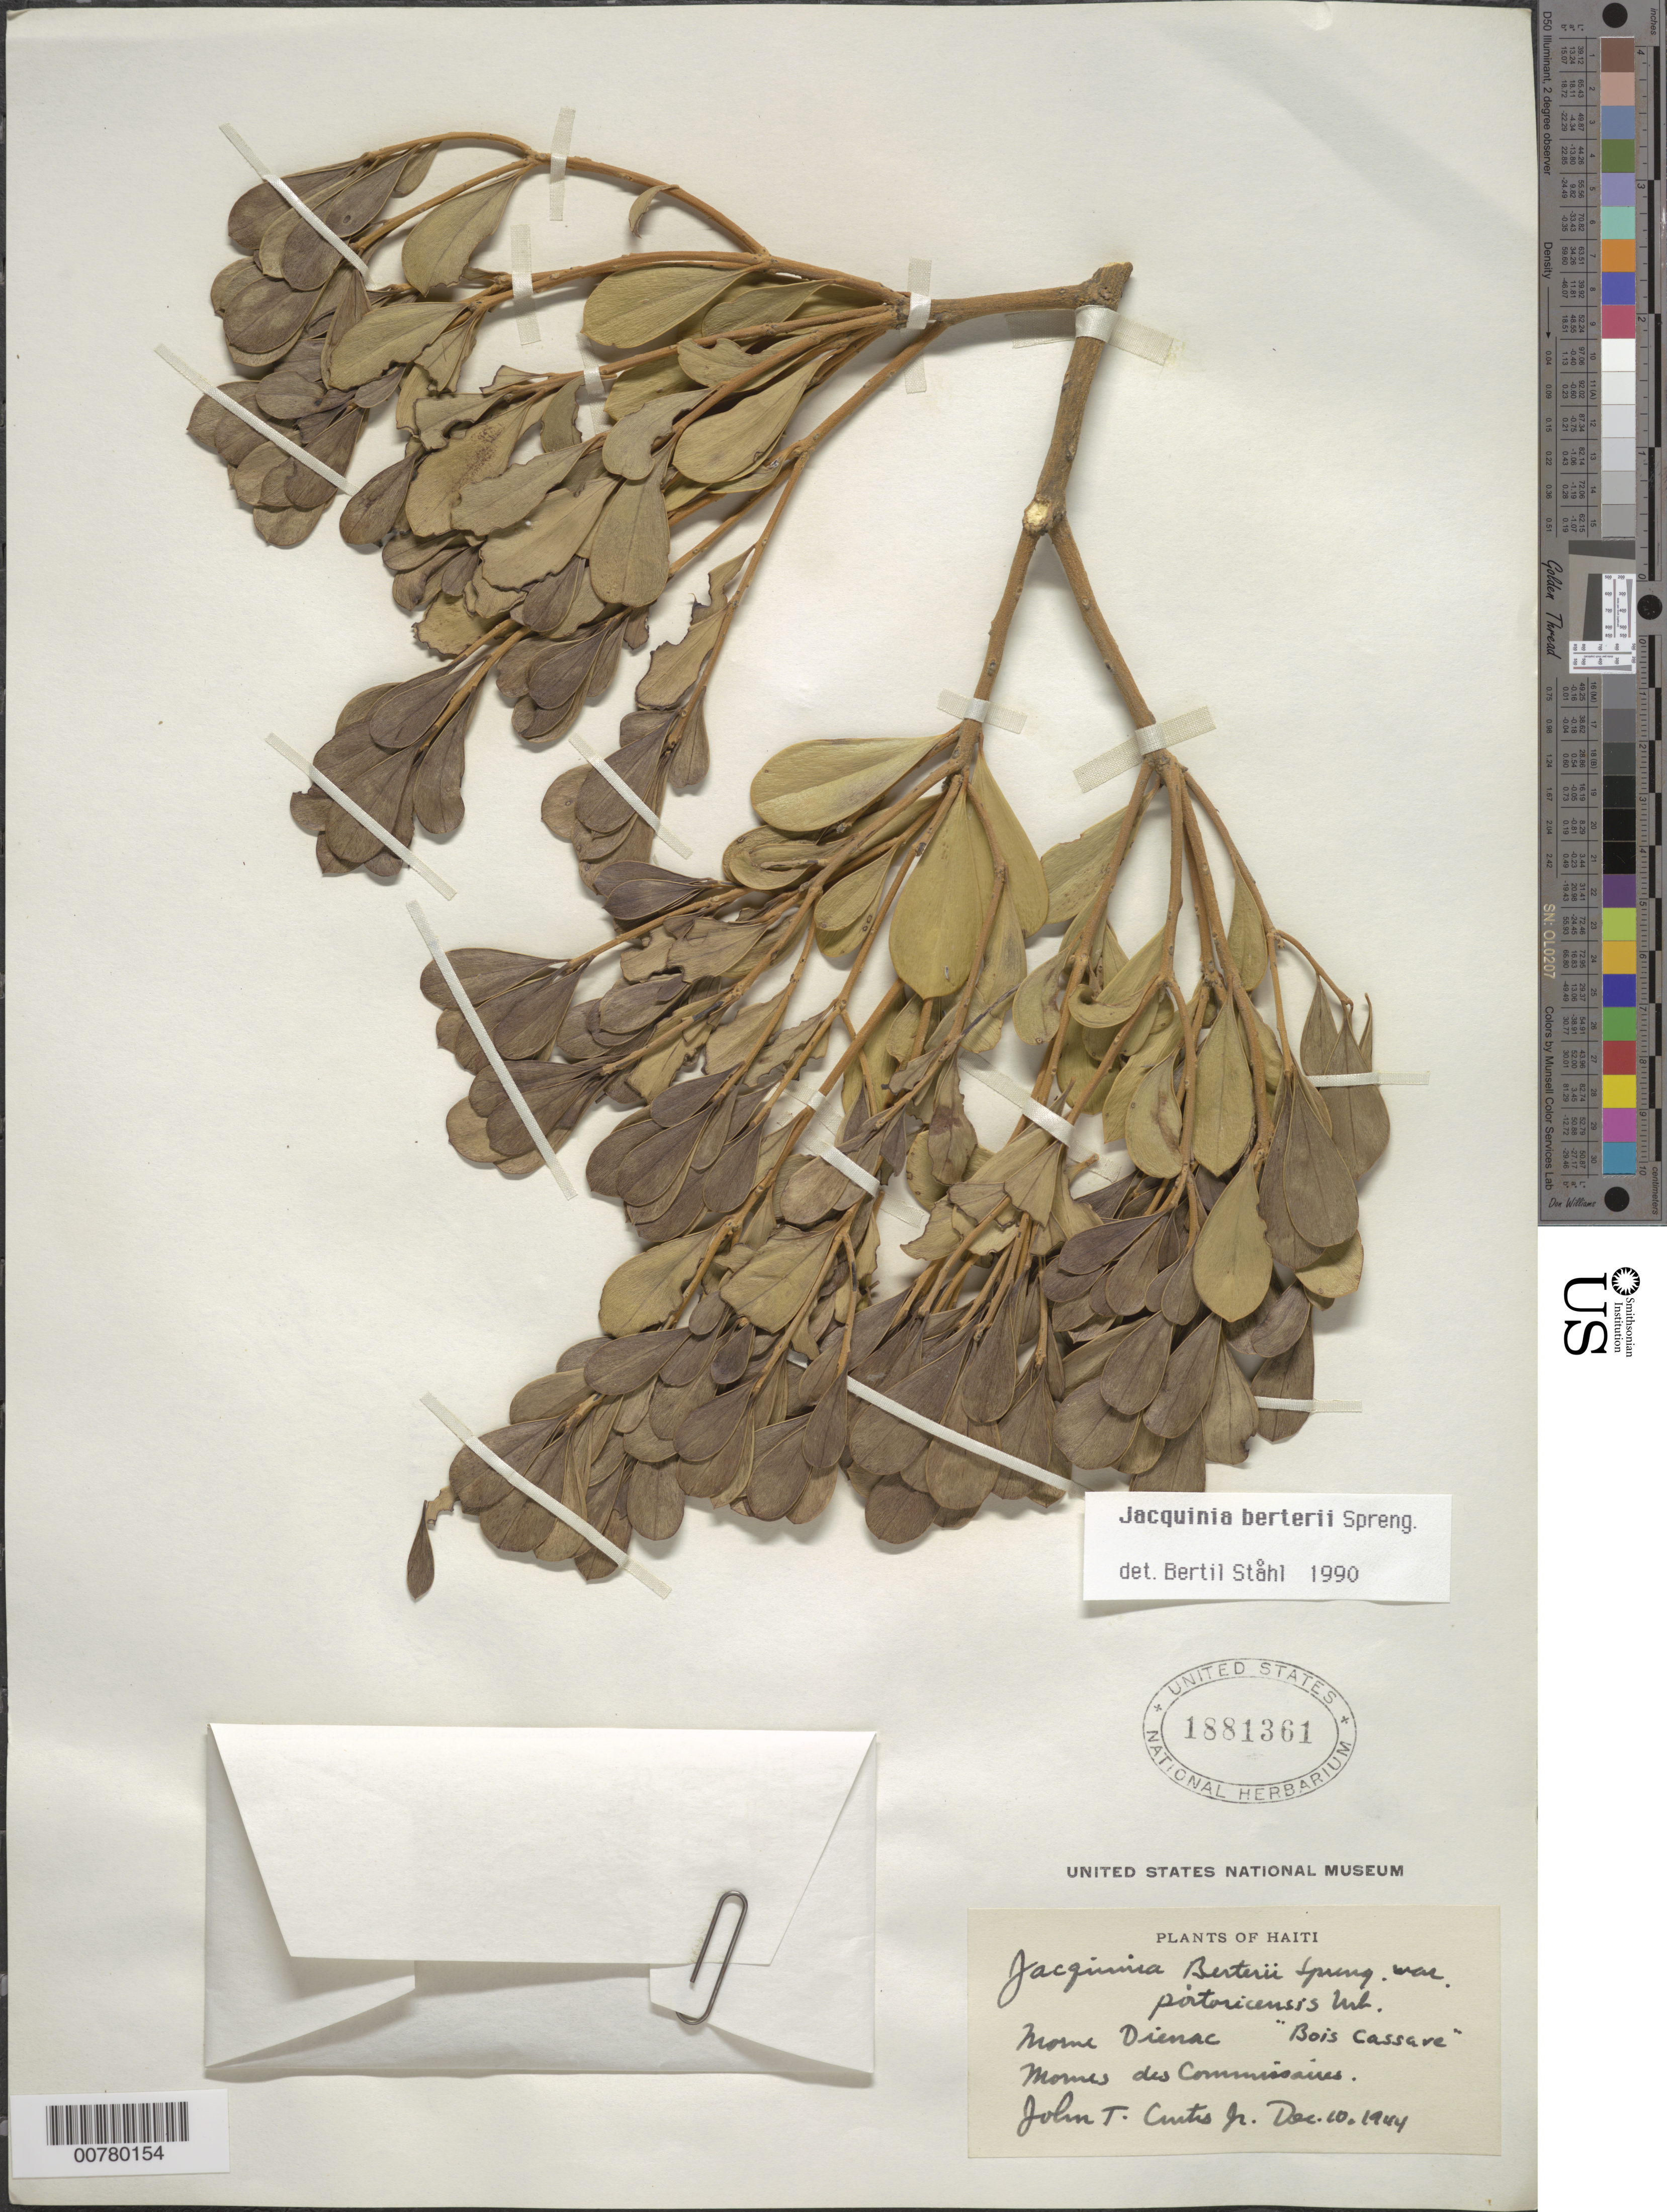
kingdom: Plantae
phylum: Tracheophyta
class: Magnoliopsida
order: Ericales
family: Primulaceae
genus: Jacquinia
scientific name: Jacquinia berteroi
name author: Spreng.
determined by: Ståhl, B.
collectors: J. Curtis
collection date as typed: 10 Dec 1944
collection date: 1944-12-10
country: Haiti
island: Hispaniola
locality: Mornes des Commissaires, Morne Dienac.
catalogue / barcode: US 1881361